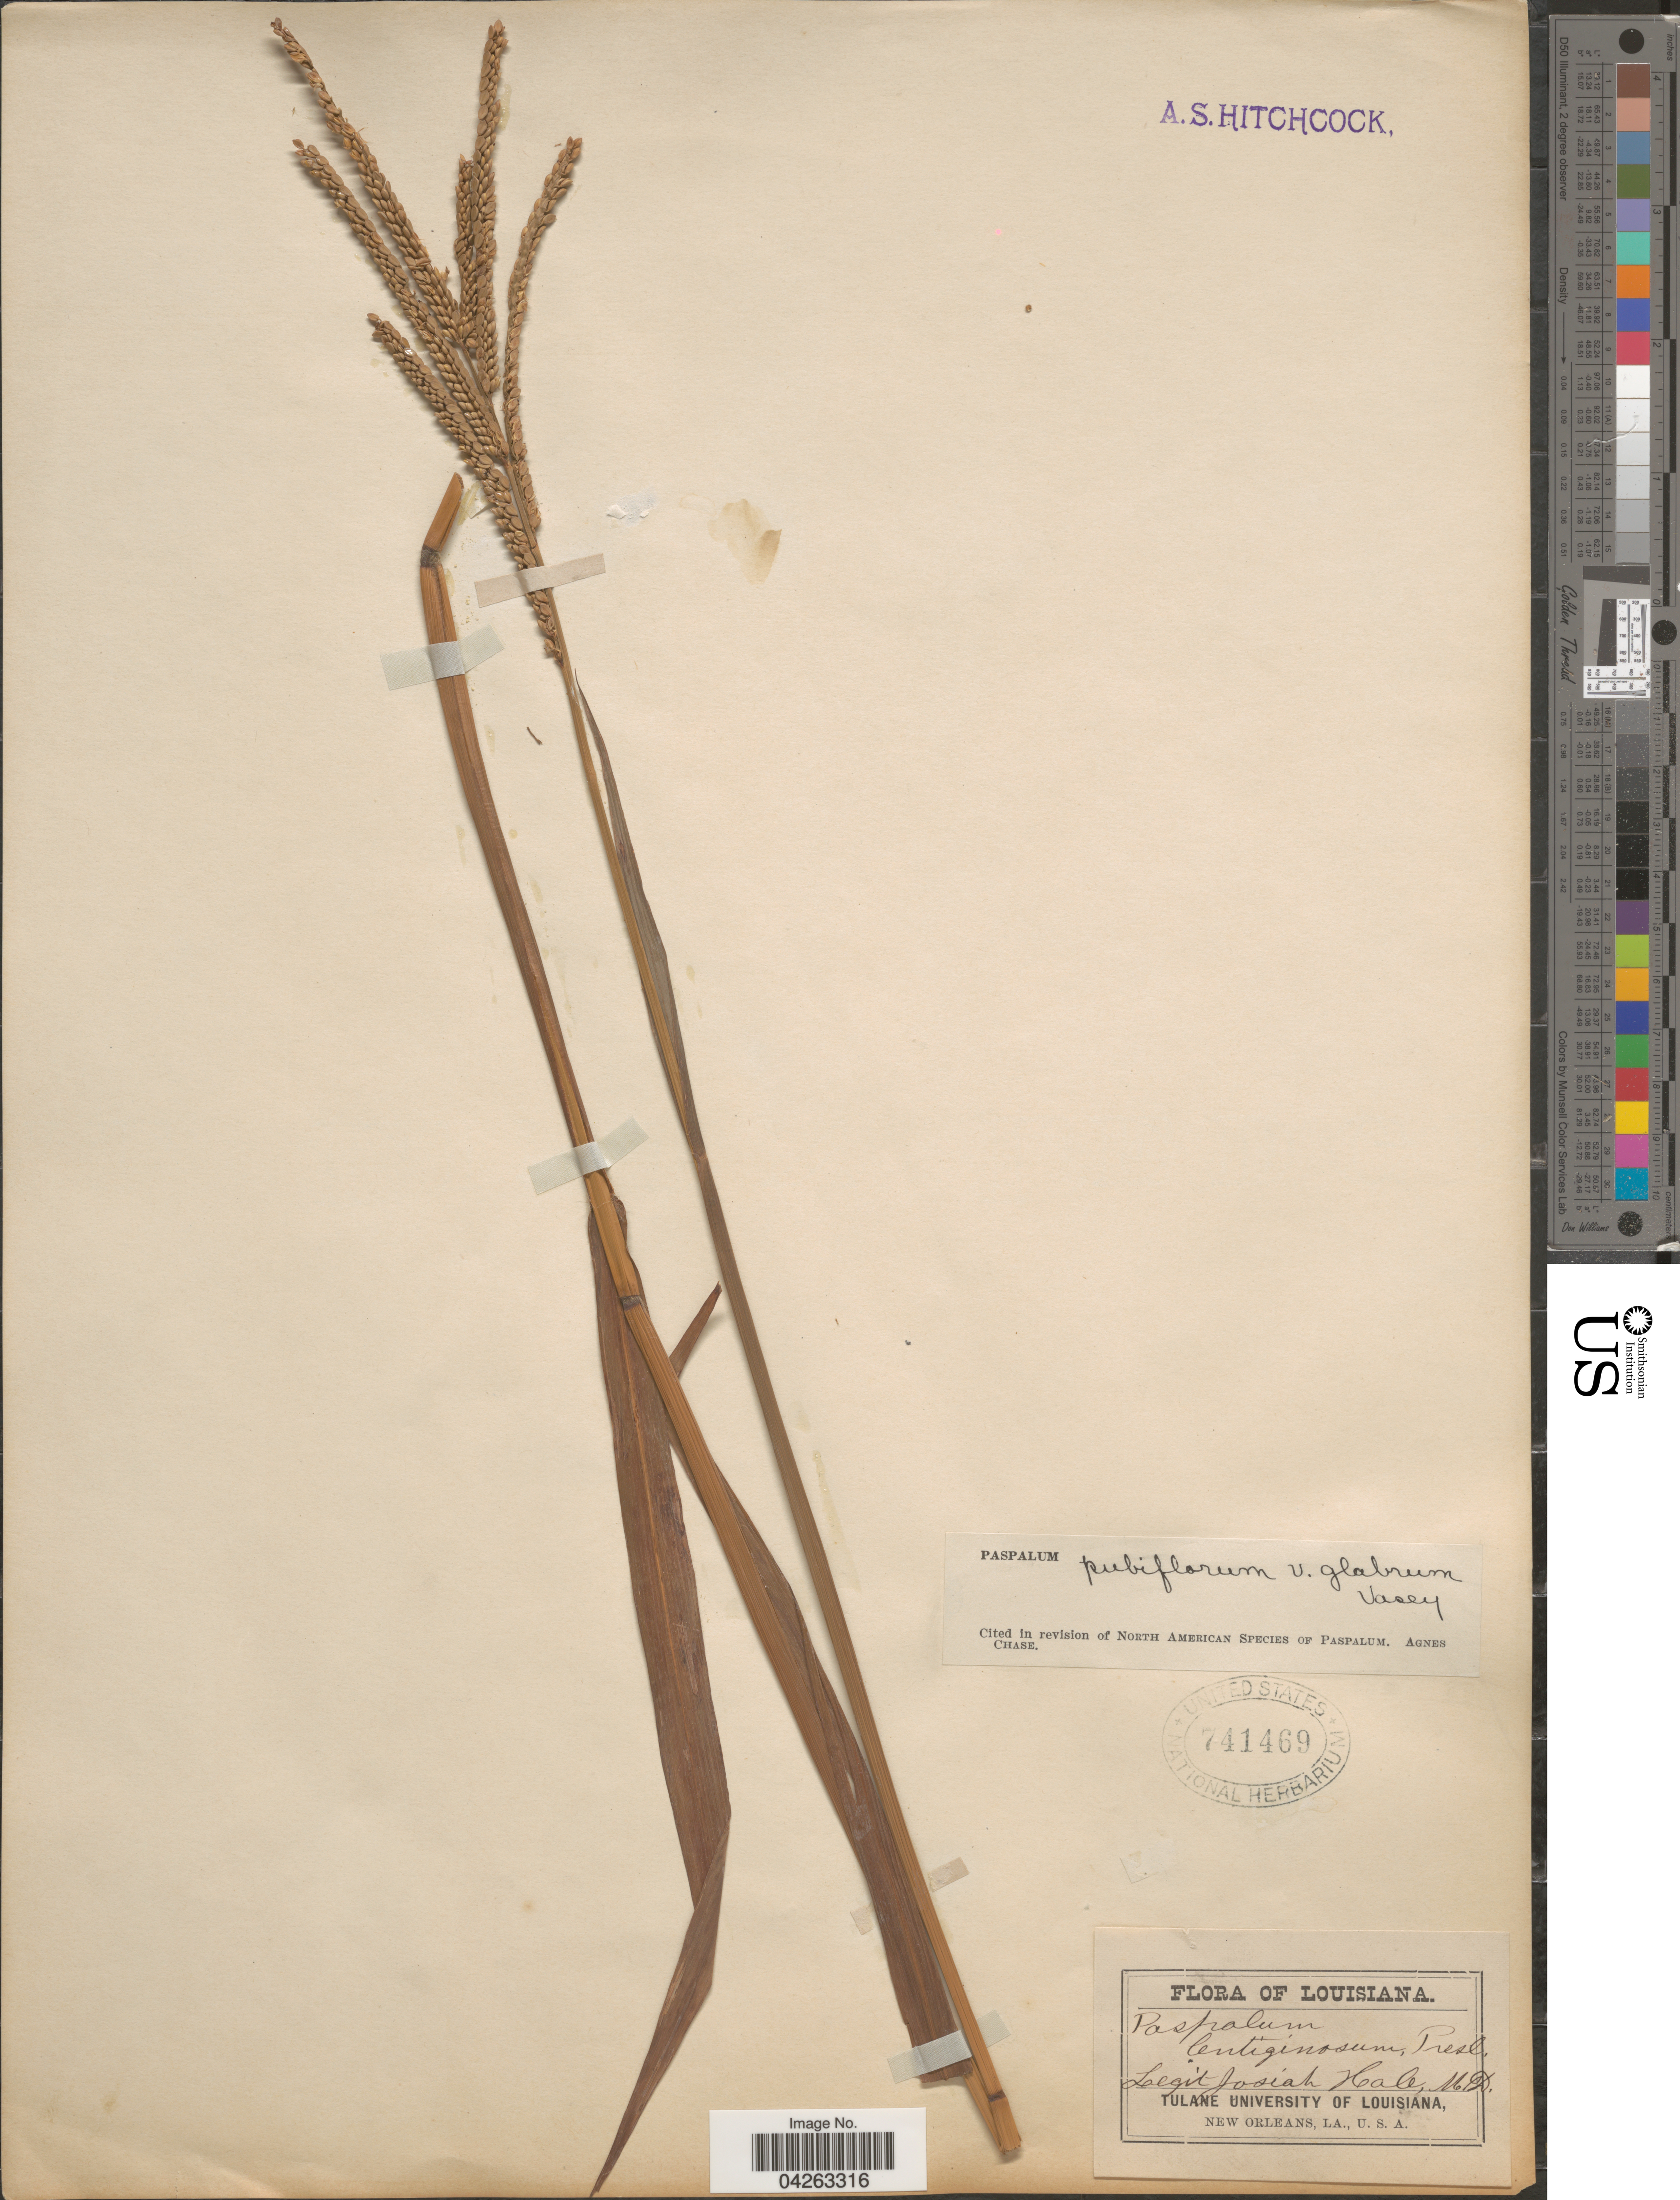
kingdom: Plantae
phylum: Tracheophyta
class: Liliopsida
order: Poales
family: Poaceae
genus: Paspalum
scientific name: Paspalum pubiflorum var. glabrum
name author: Vasey ex Scribn.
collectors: J. Hale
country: United States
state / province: Louisiana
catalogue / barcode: US 741469